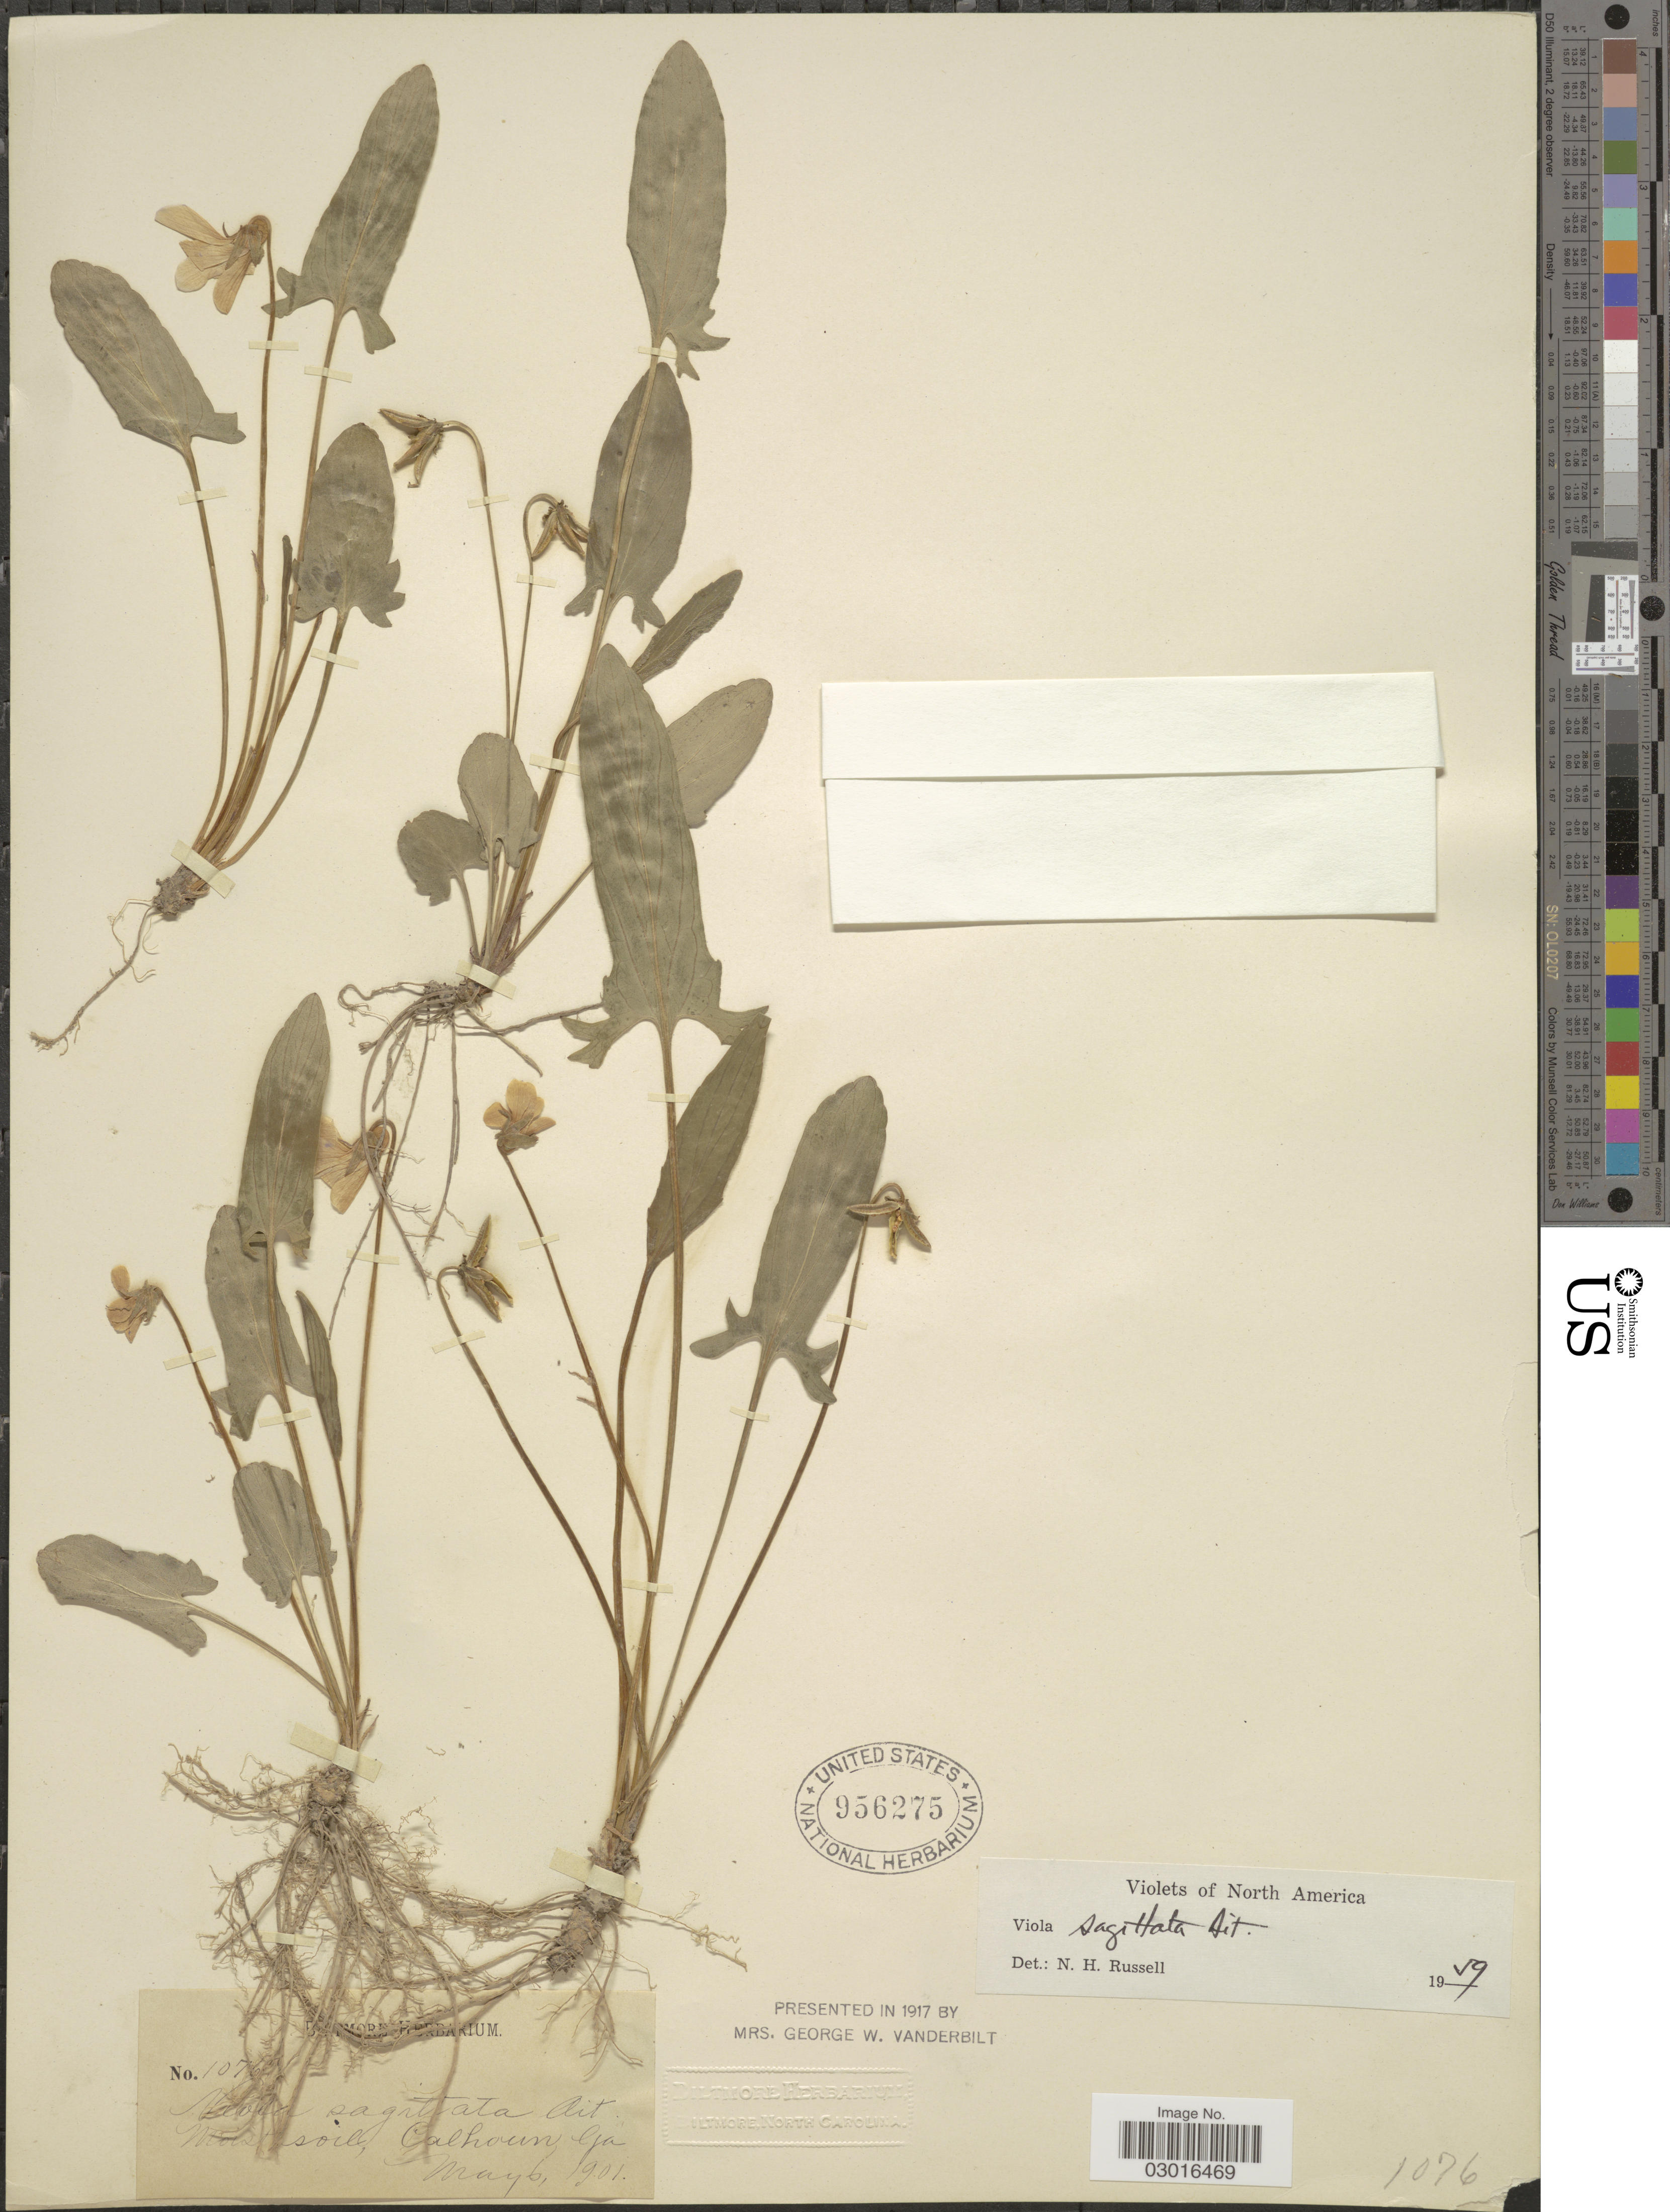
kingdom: Plantae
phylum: Tracheophyta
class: Magnoliopsida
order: Malpighiales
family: Violaceae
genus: Viola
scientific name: Viola sagittata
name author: Aiton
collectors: ex herb. Biltmore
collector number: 1076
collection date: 1901-05-06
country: United States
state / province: Georgia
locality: Calhoun Ga.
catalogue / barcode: US 956275